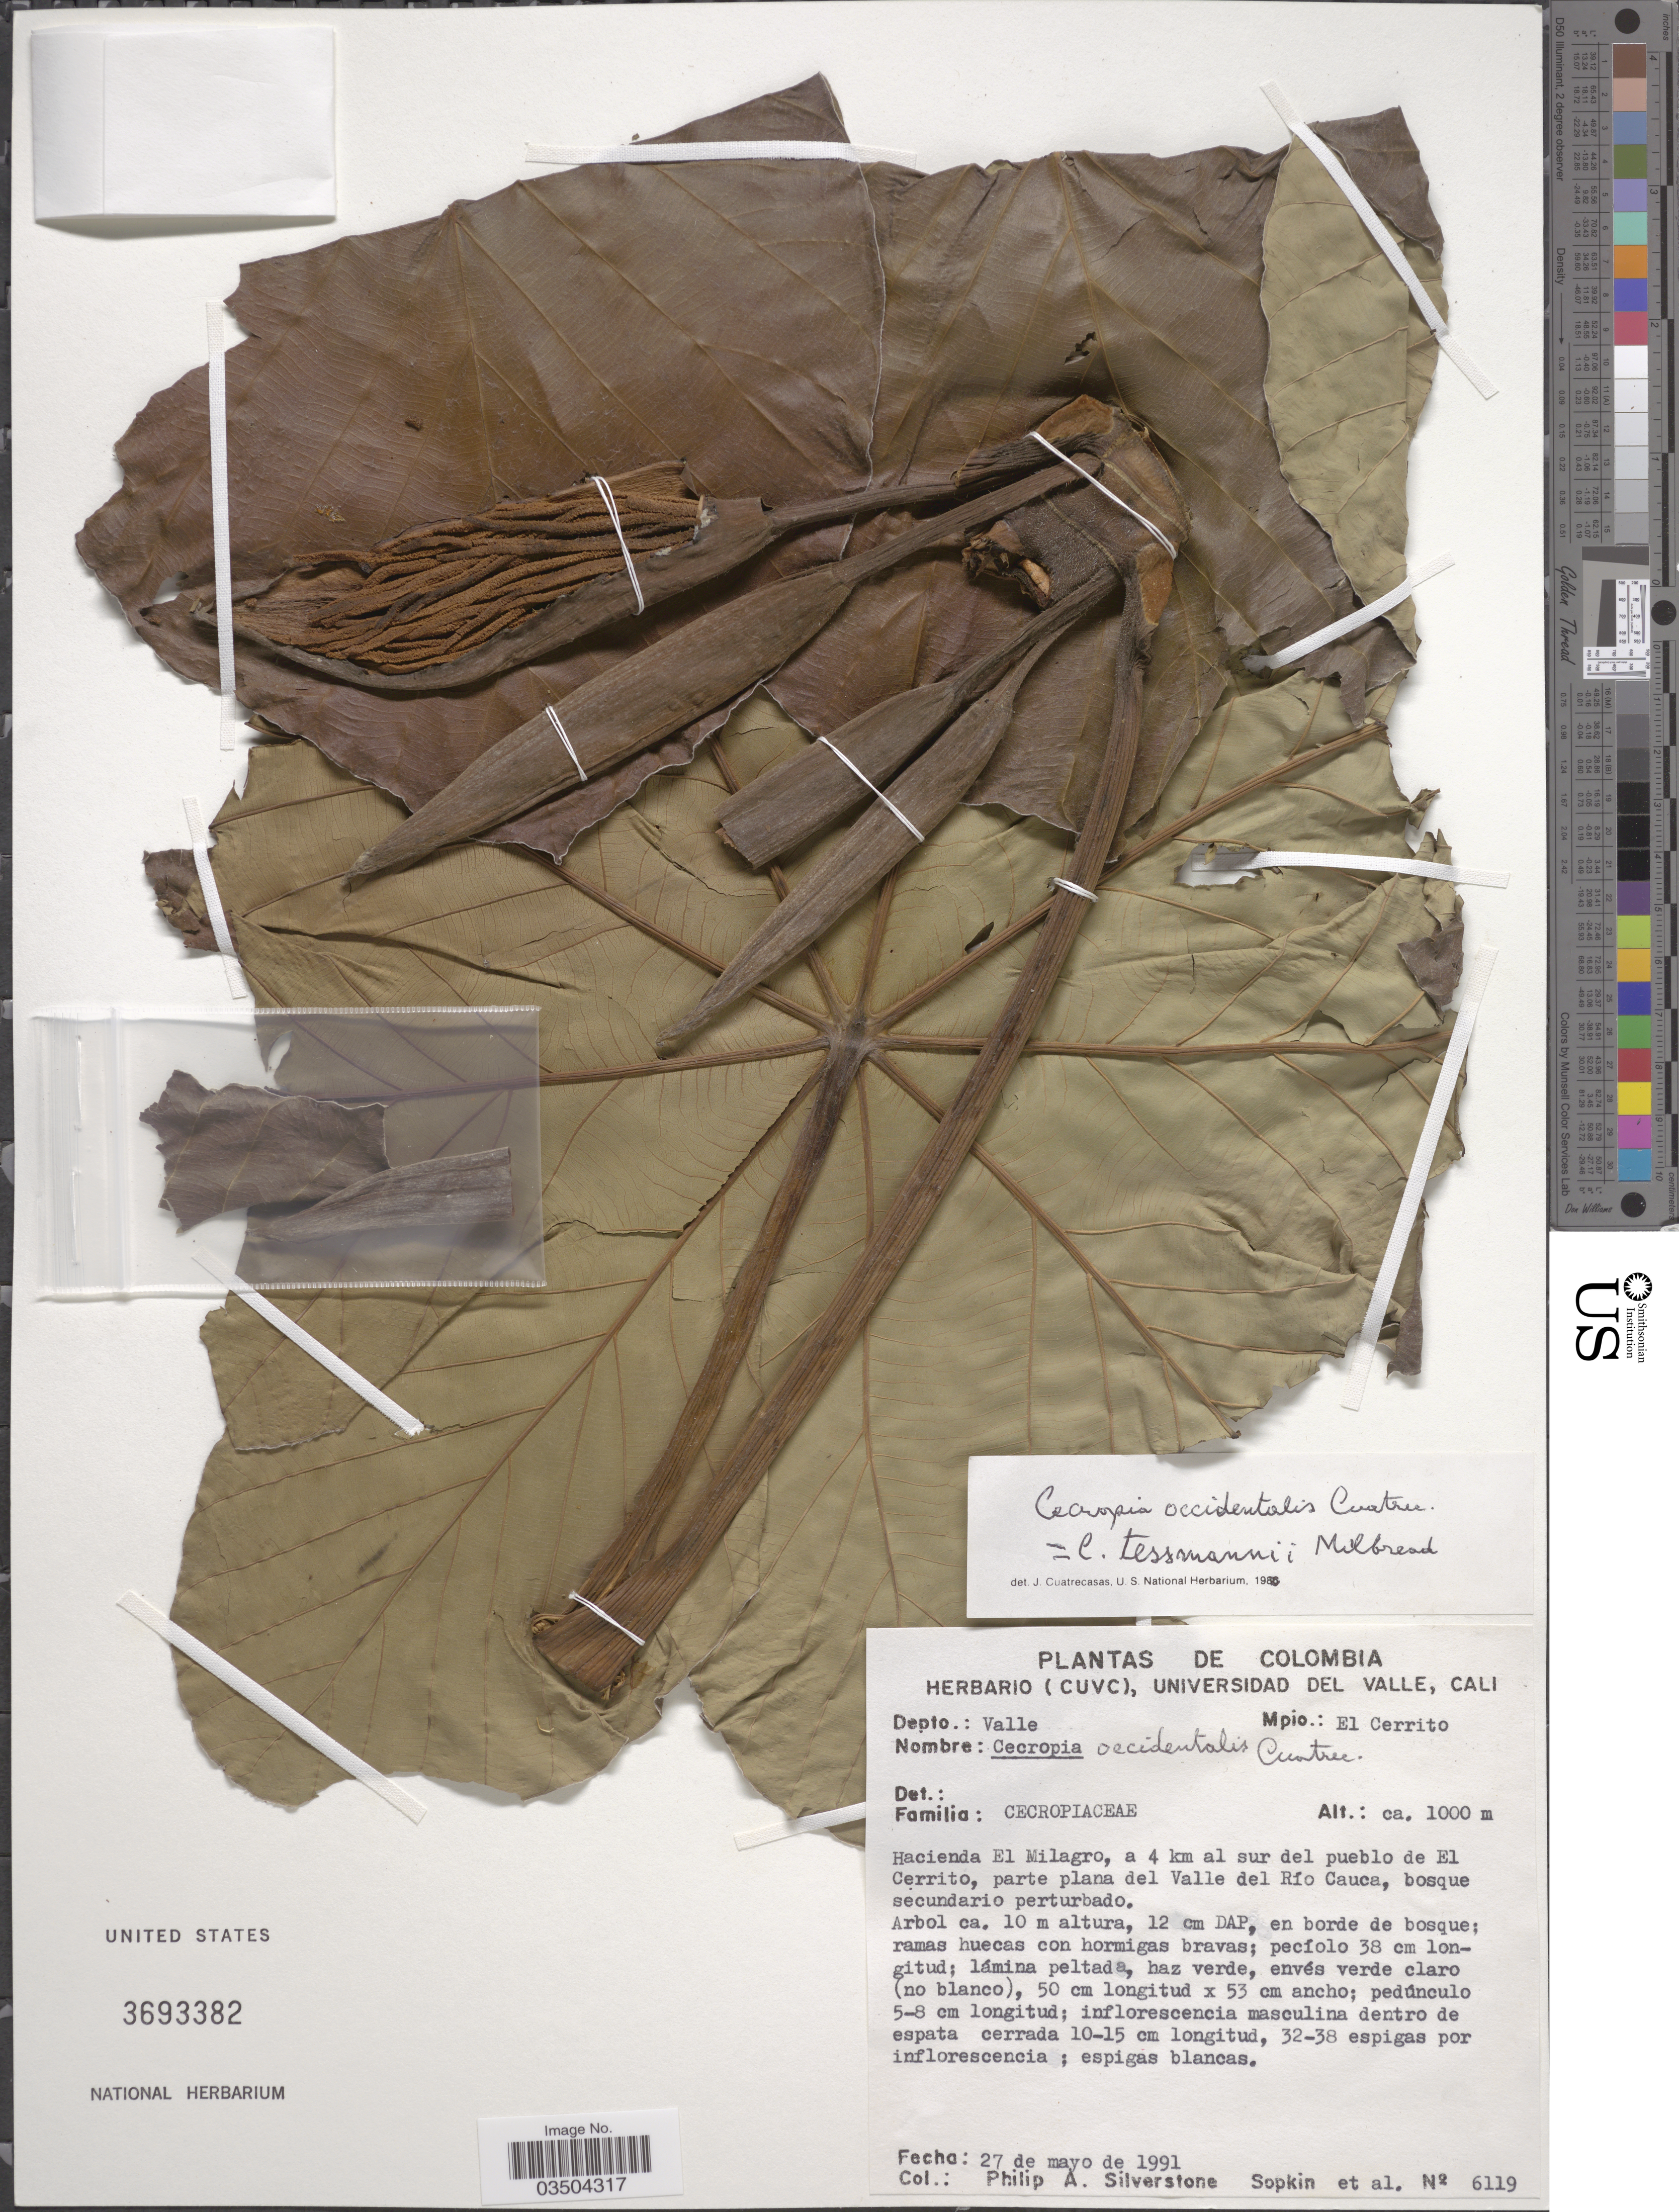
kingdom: Plantae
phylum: Tracheophyta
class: Magnoliopsida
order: Rosales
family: Urticaceae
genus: Cecropia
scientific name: Cecropia membranacea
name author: Trécul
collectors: P. A. Silverstone-Sopkin & et al.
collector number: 6119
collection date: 1991-05-27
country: Colombia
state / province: Valle del Cauca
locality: Depto.: Valle. Mpio.: El Cerrito. Hacienda El Milagro, a 4 km al sur del pueblo de El Cerrito, parte plana del Valle del Río Cauca.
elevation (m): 1000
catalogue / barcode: US 3693382